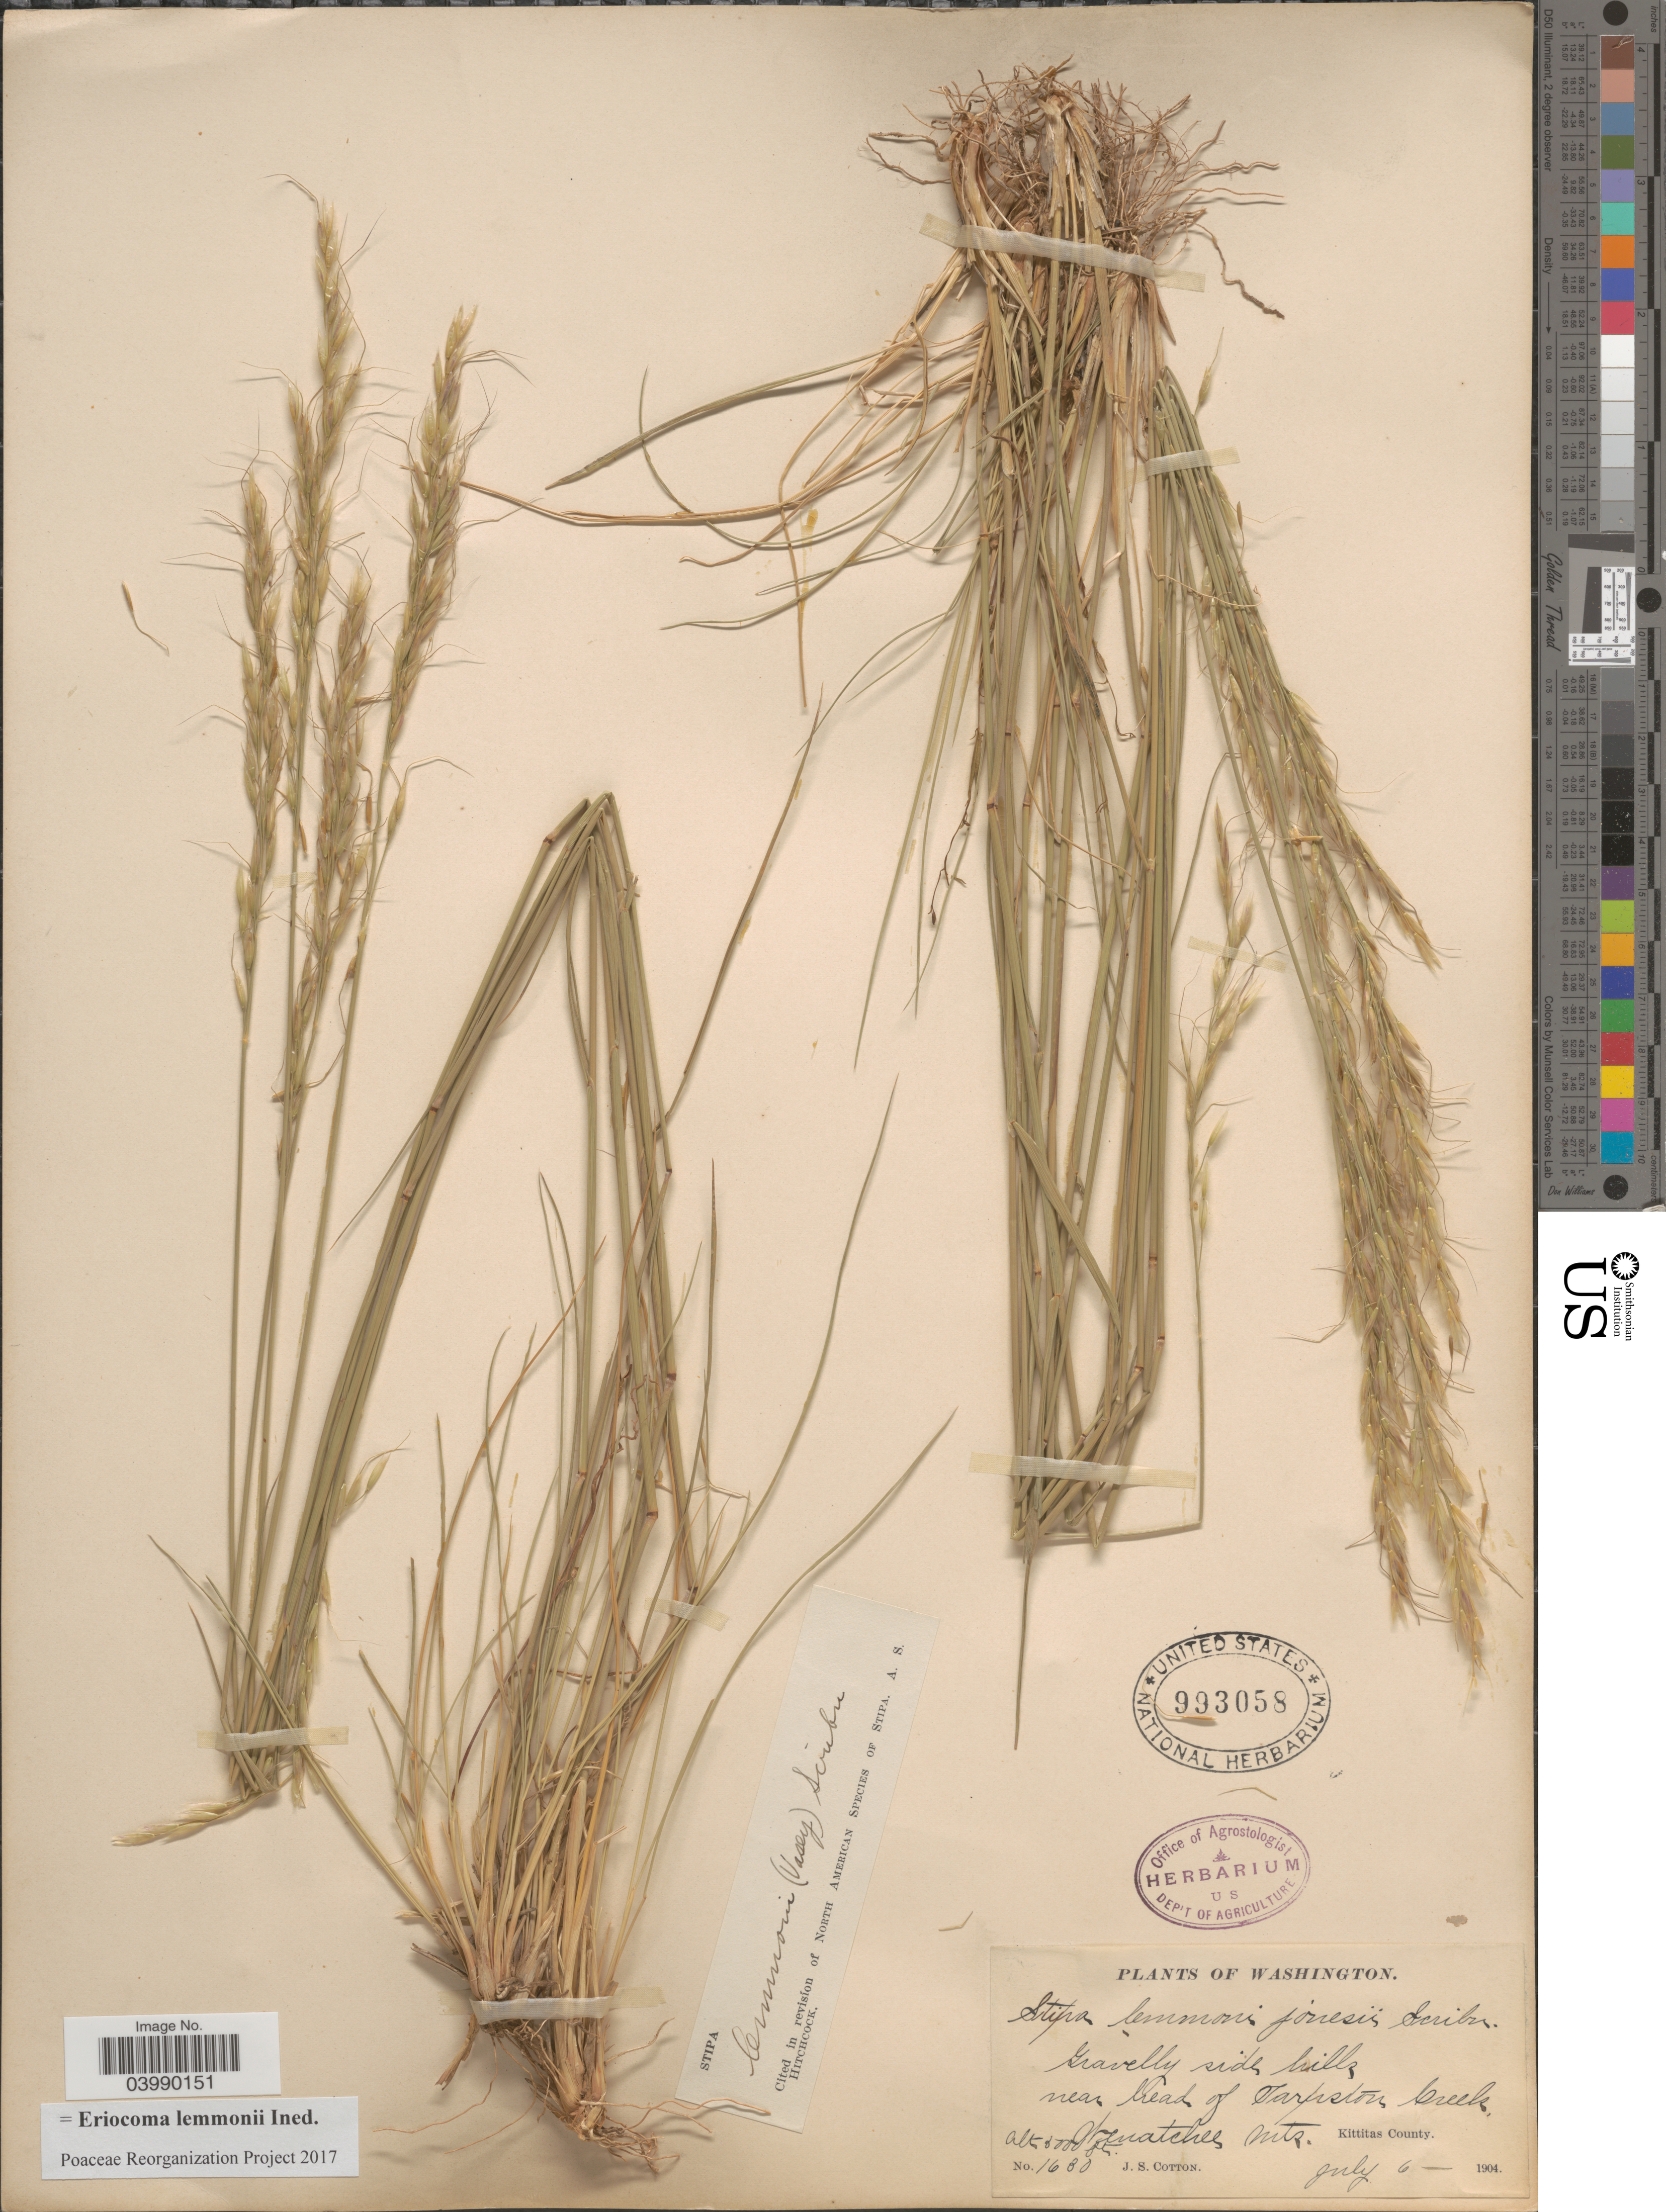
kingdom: Plantae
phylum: Tracheophyta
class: Liliopsida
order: Poales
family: Poaceae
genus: Eriocoma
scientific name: Eriocoma lemmonii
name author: (Vasey) Romasch.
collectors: J. S. Cotton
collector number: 1630*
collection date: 1904-07-06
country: United States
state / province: Washington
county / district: Kittitas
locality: Near head of Tarpston Creek, Wenatchee Mts. Kittitas County.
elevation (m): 1524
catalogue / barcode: US 993058